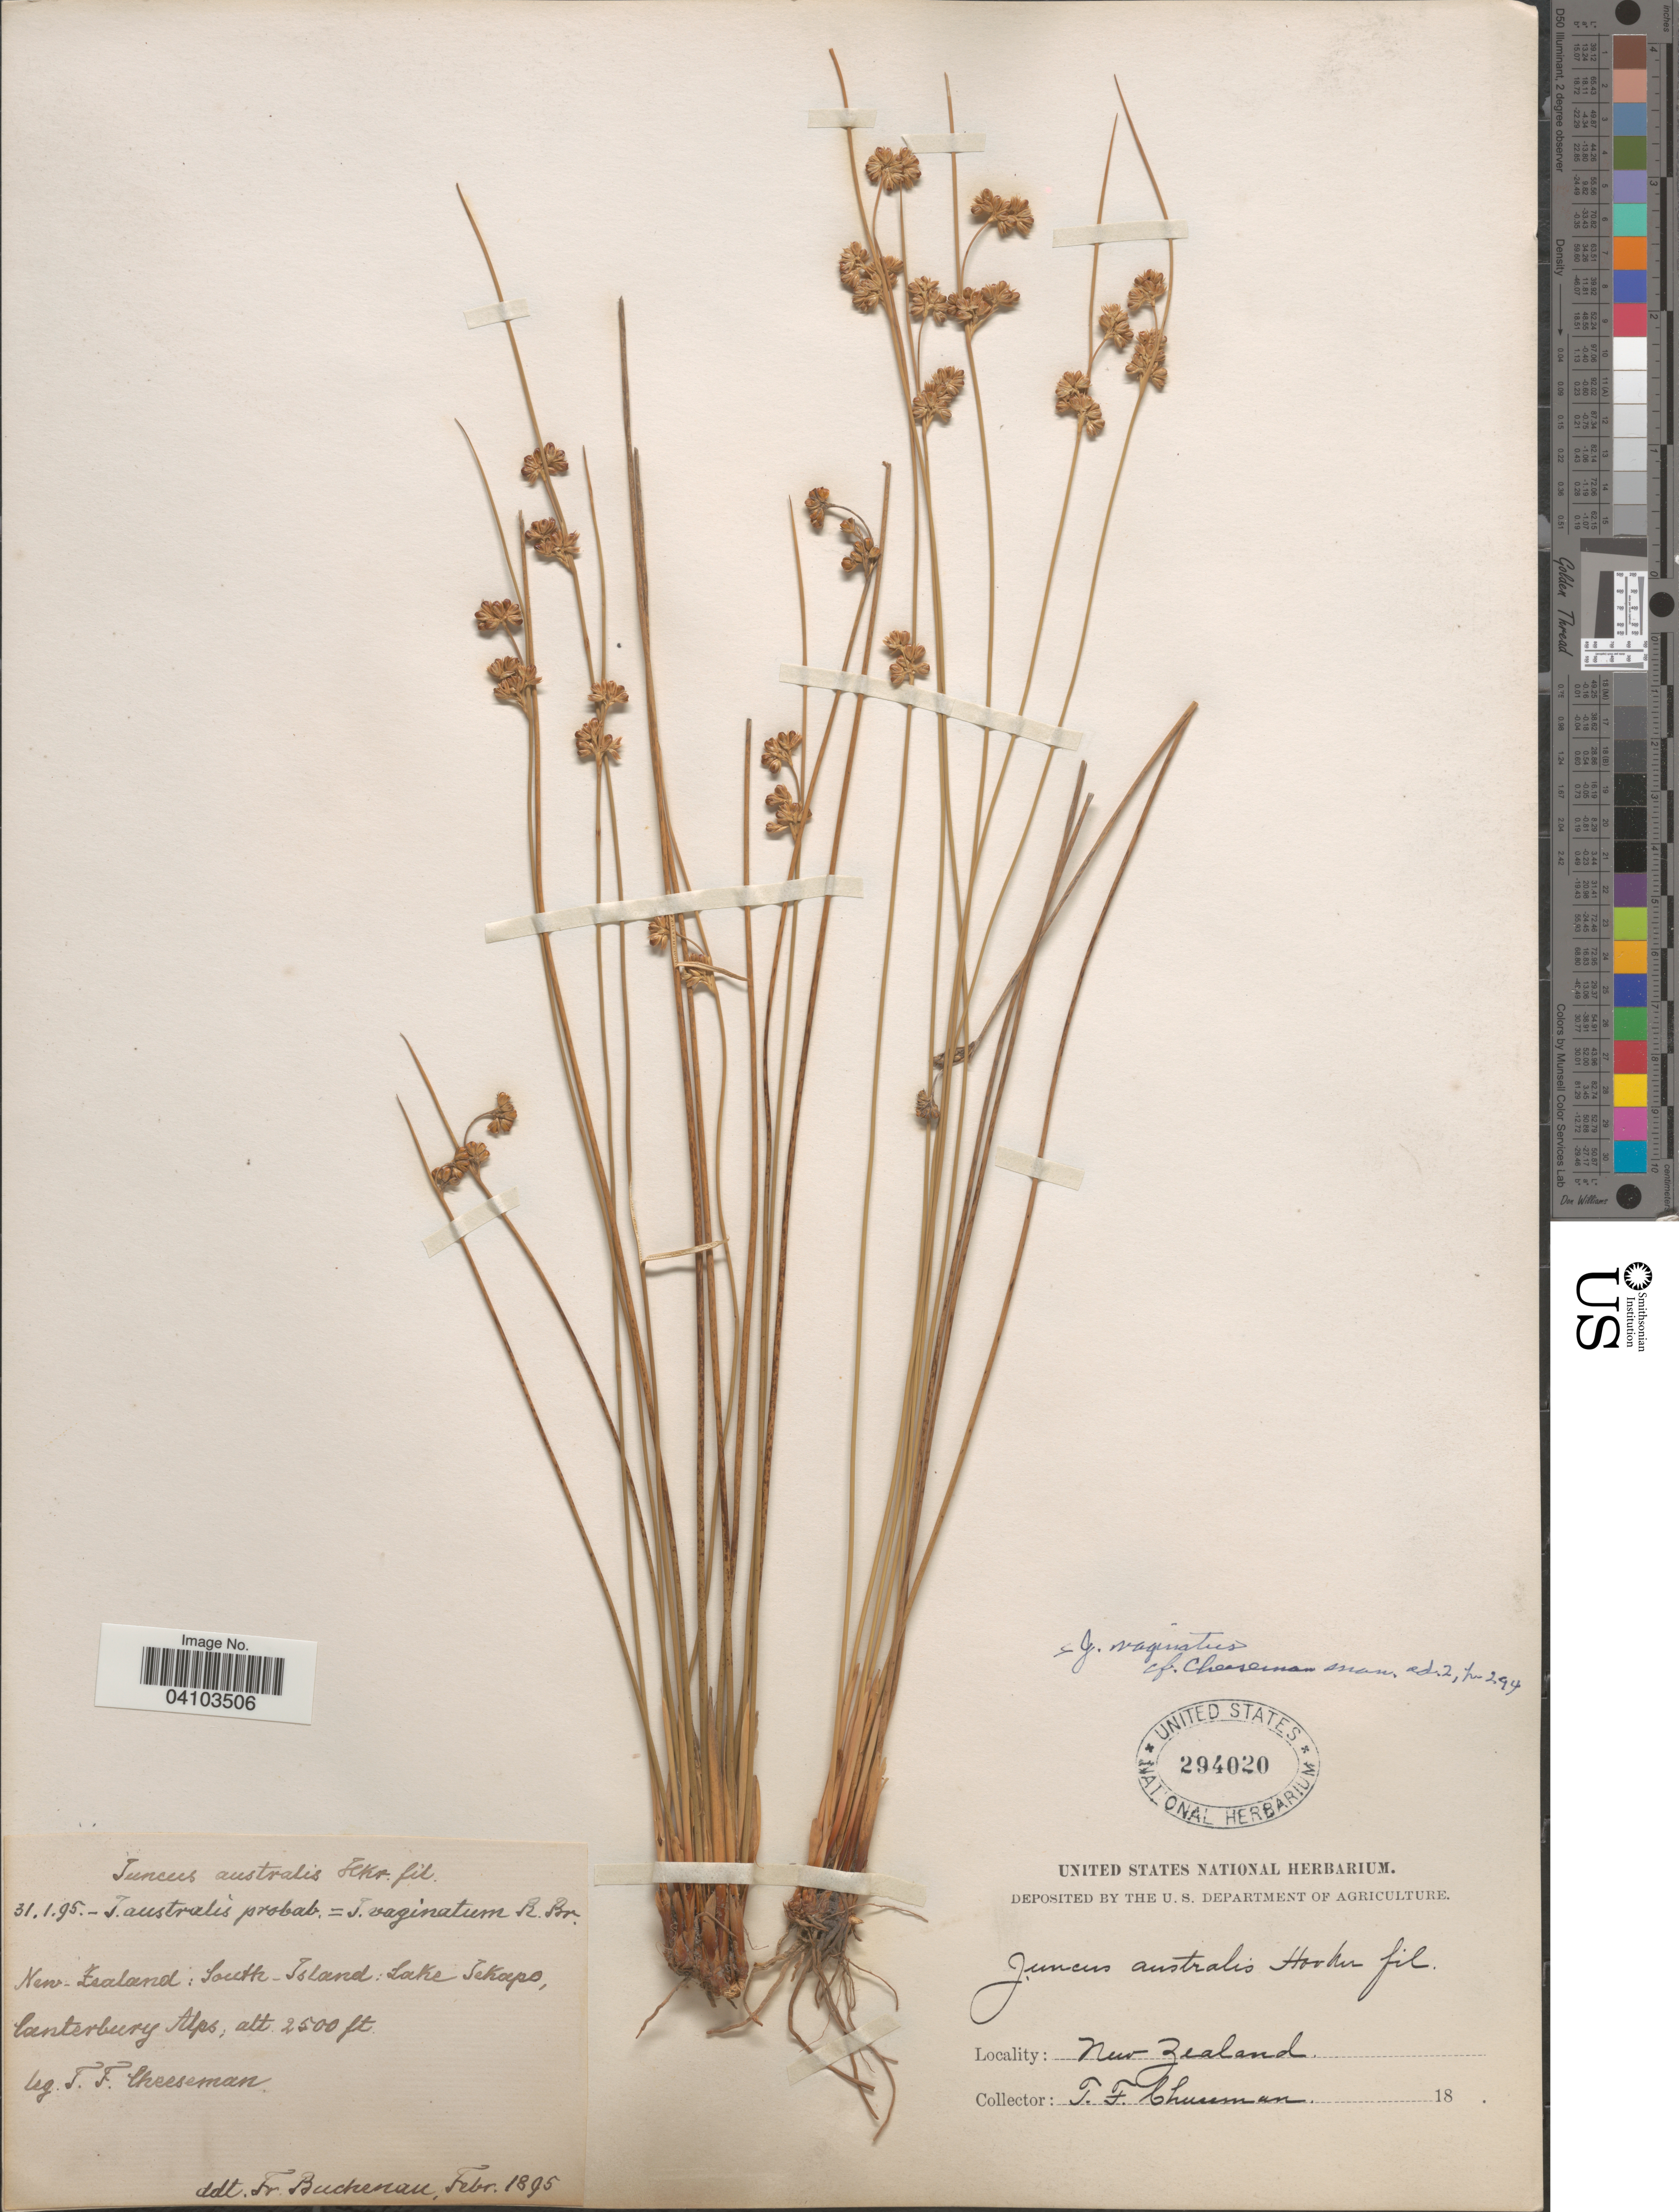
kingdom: Plantae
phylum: Tracheophyta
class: Liliopsida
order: Poales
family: Juncaceae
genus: Juncus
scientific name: Juncus vaginatus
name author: R. Br.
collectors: T. F. Cheeseman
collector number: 31195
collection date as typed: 18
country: New Zealand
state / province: Canterbury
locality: South-Island: Lake Ickaps [interpreted], Canterbury Alps.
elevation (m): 762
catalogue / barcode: US 294020